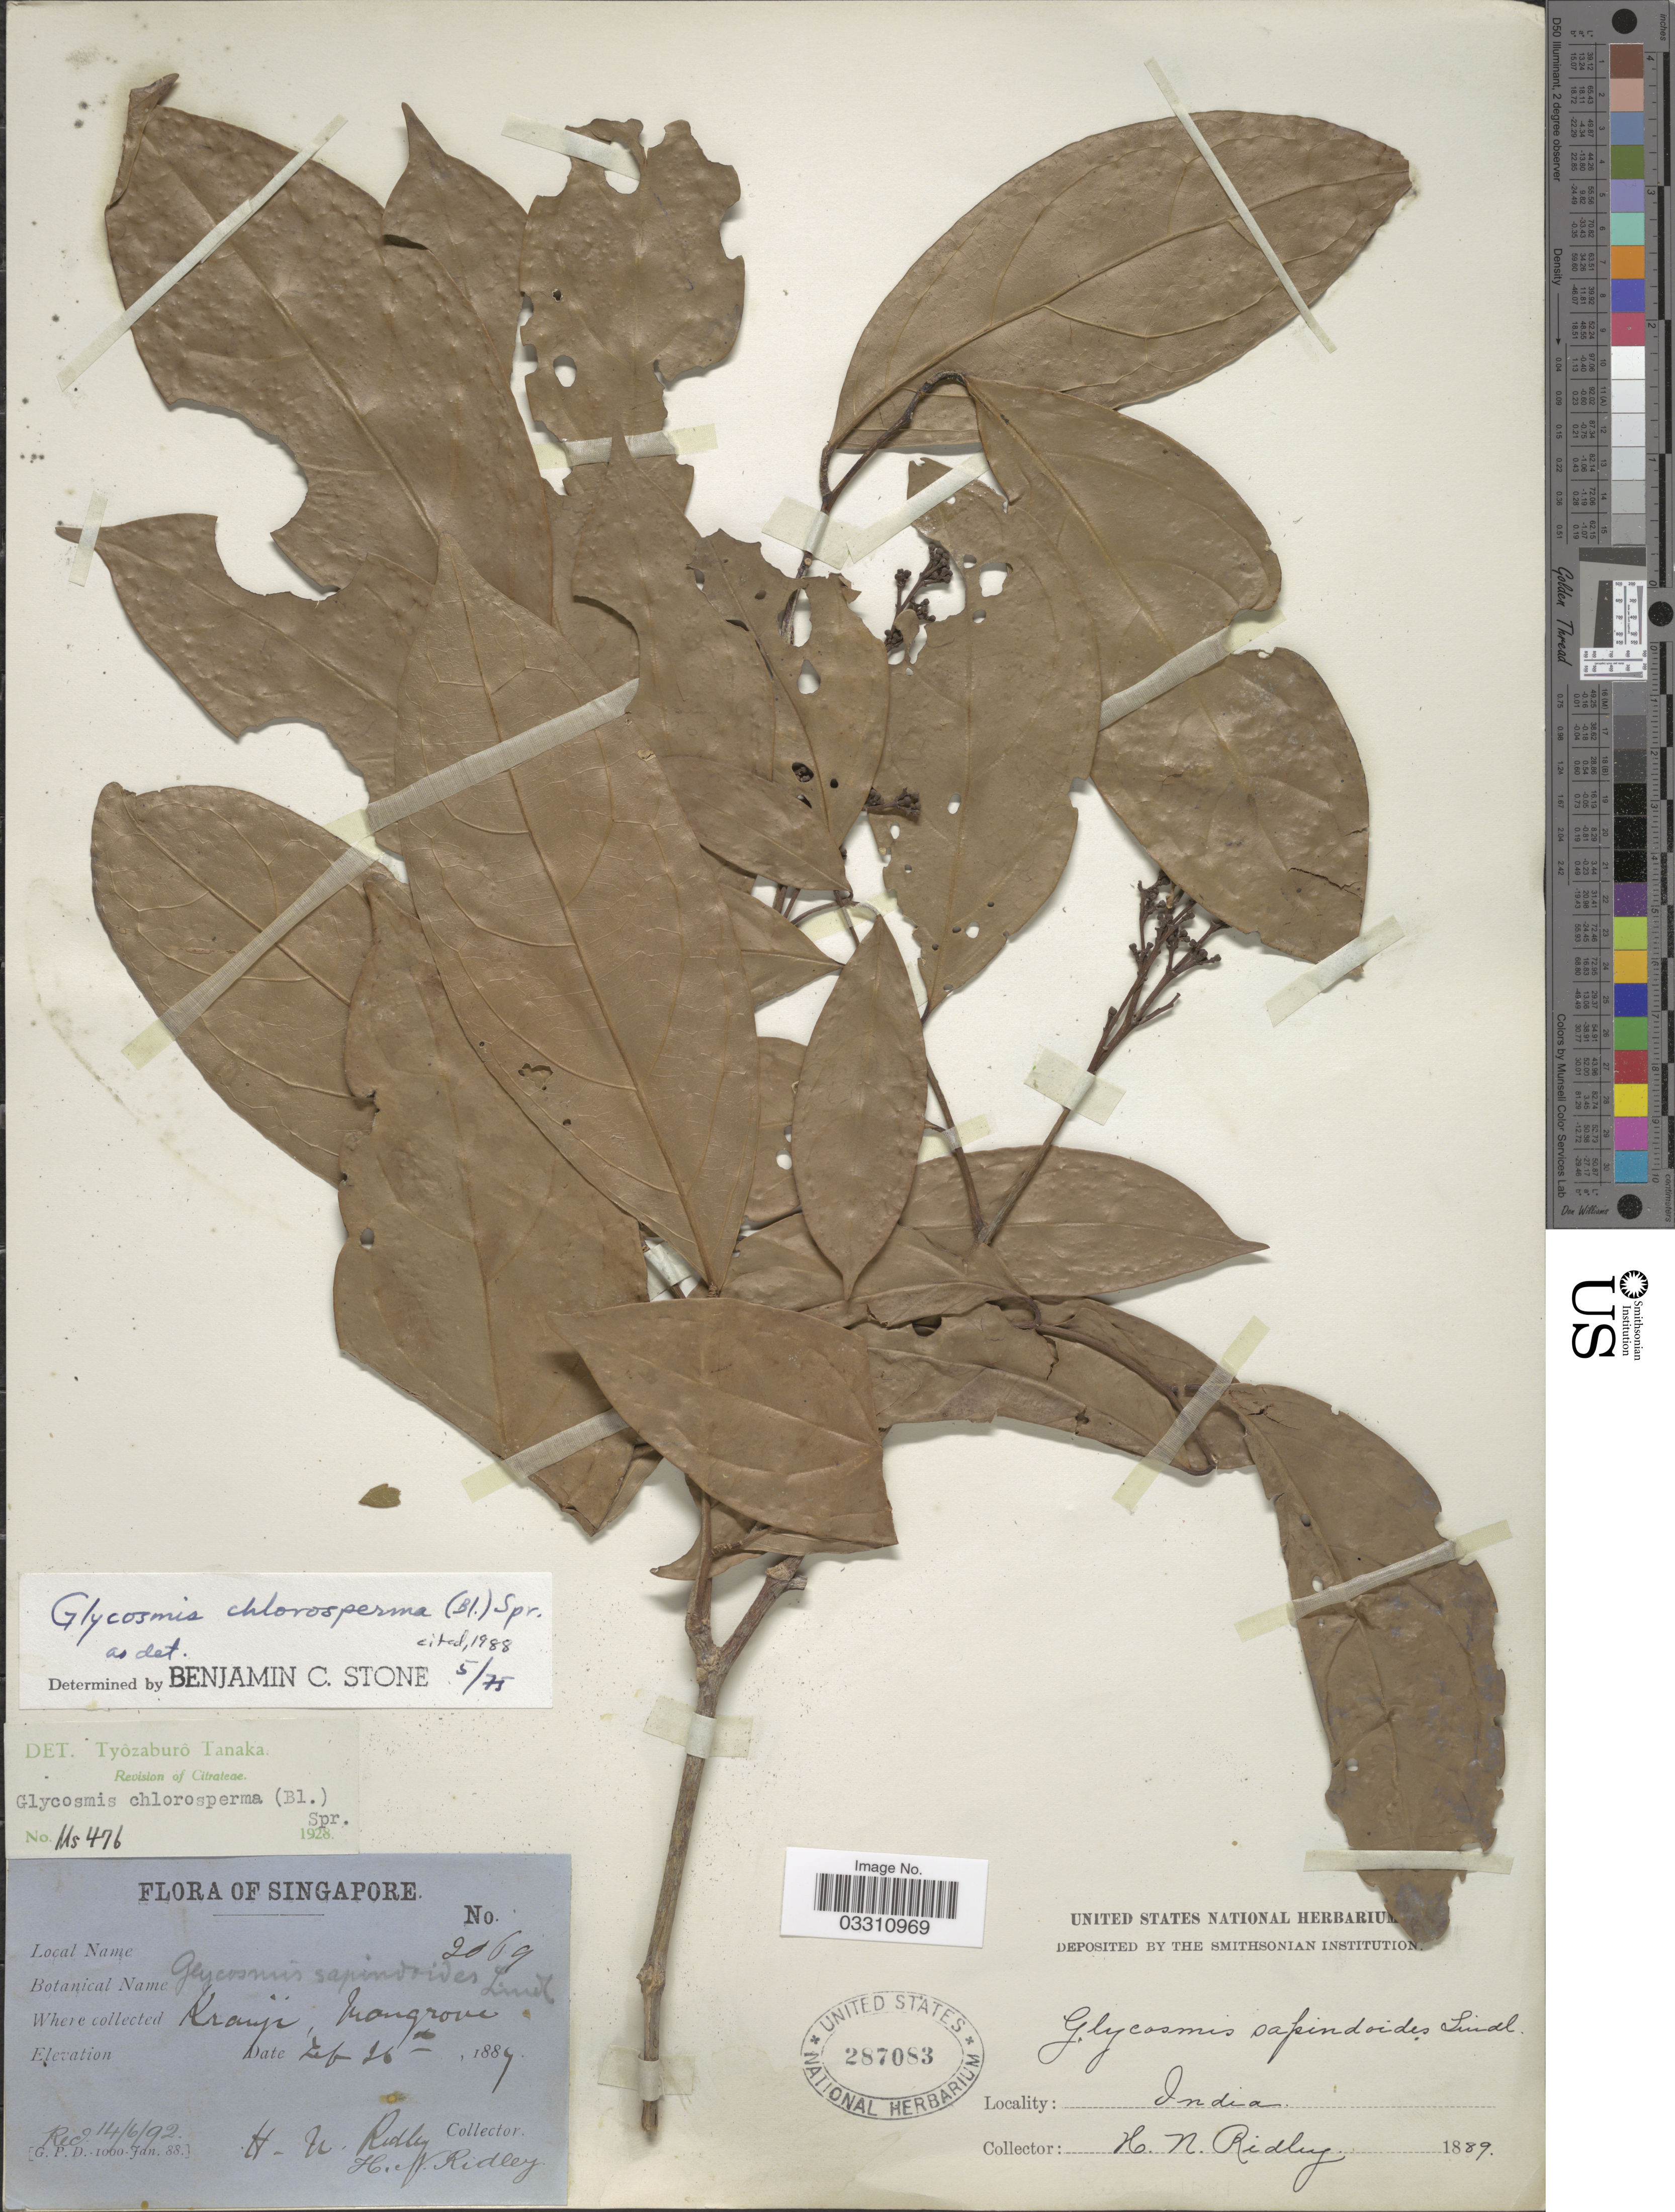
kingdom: Plantae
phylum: Tracheophyta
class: Magnoliopsida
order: Sapindales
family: Rutaceae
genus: Glycosmis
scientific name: Glycosmis chlorosperma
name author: Spreng.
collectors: H. N. Ridley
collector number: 2069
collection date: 1889-02-26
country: Singapore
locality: Kranji, Mangrove.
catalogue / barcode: US 287083